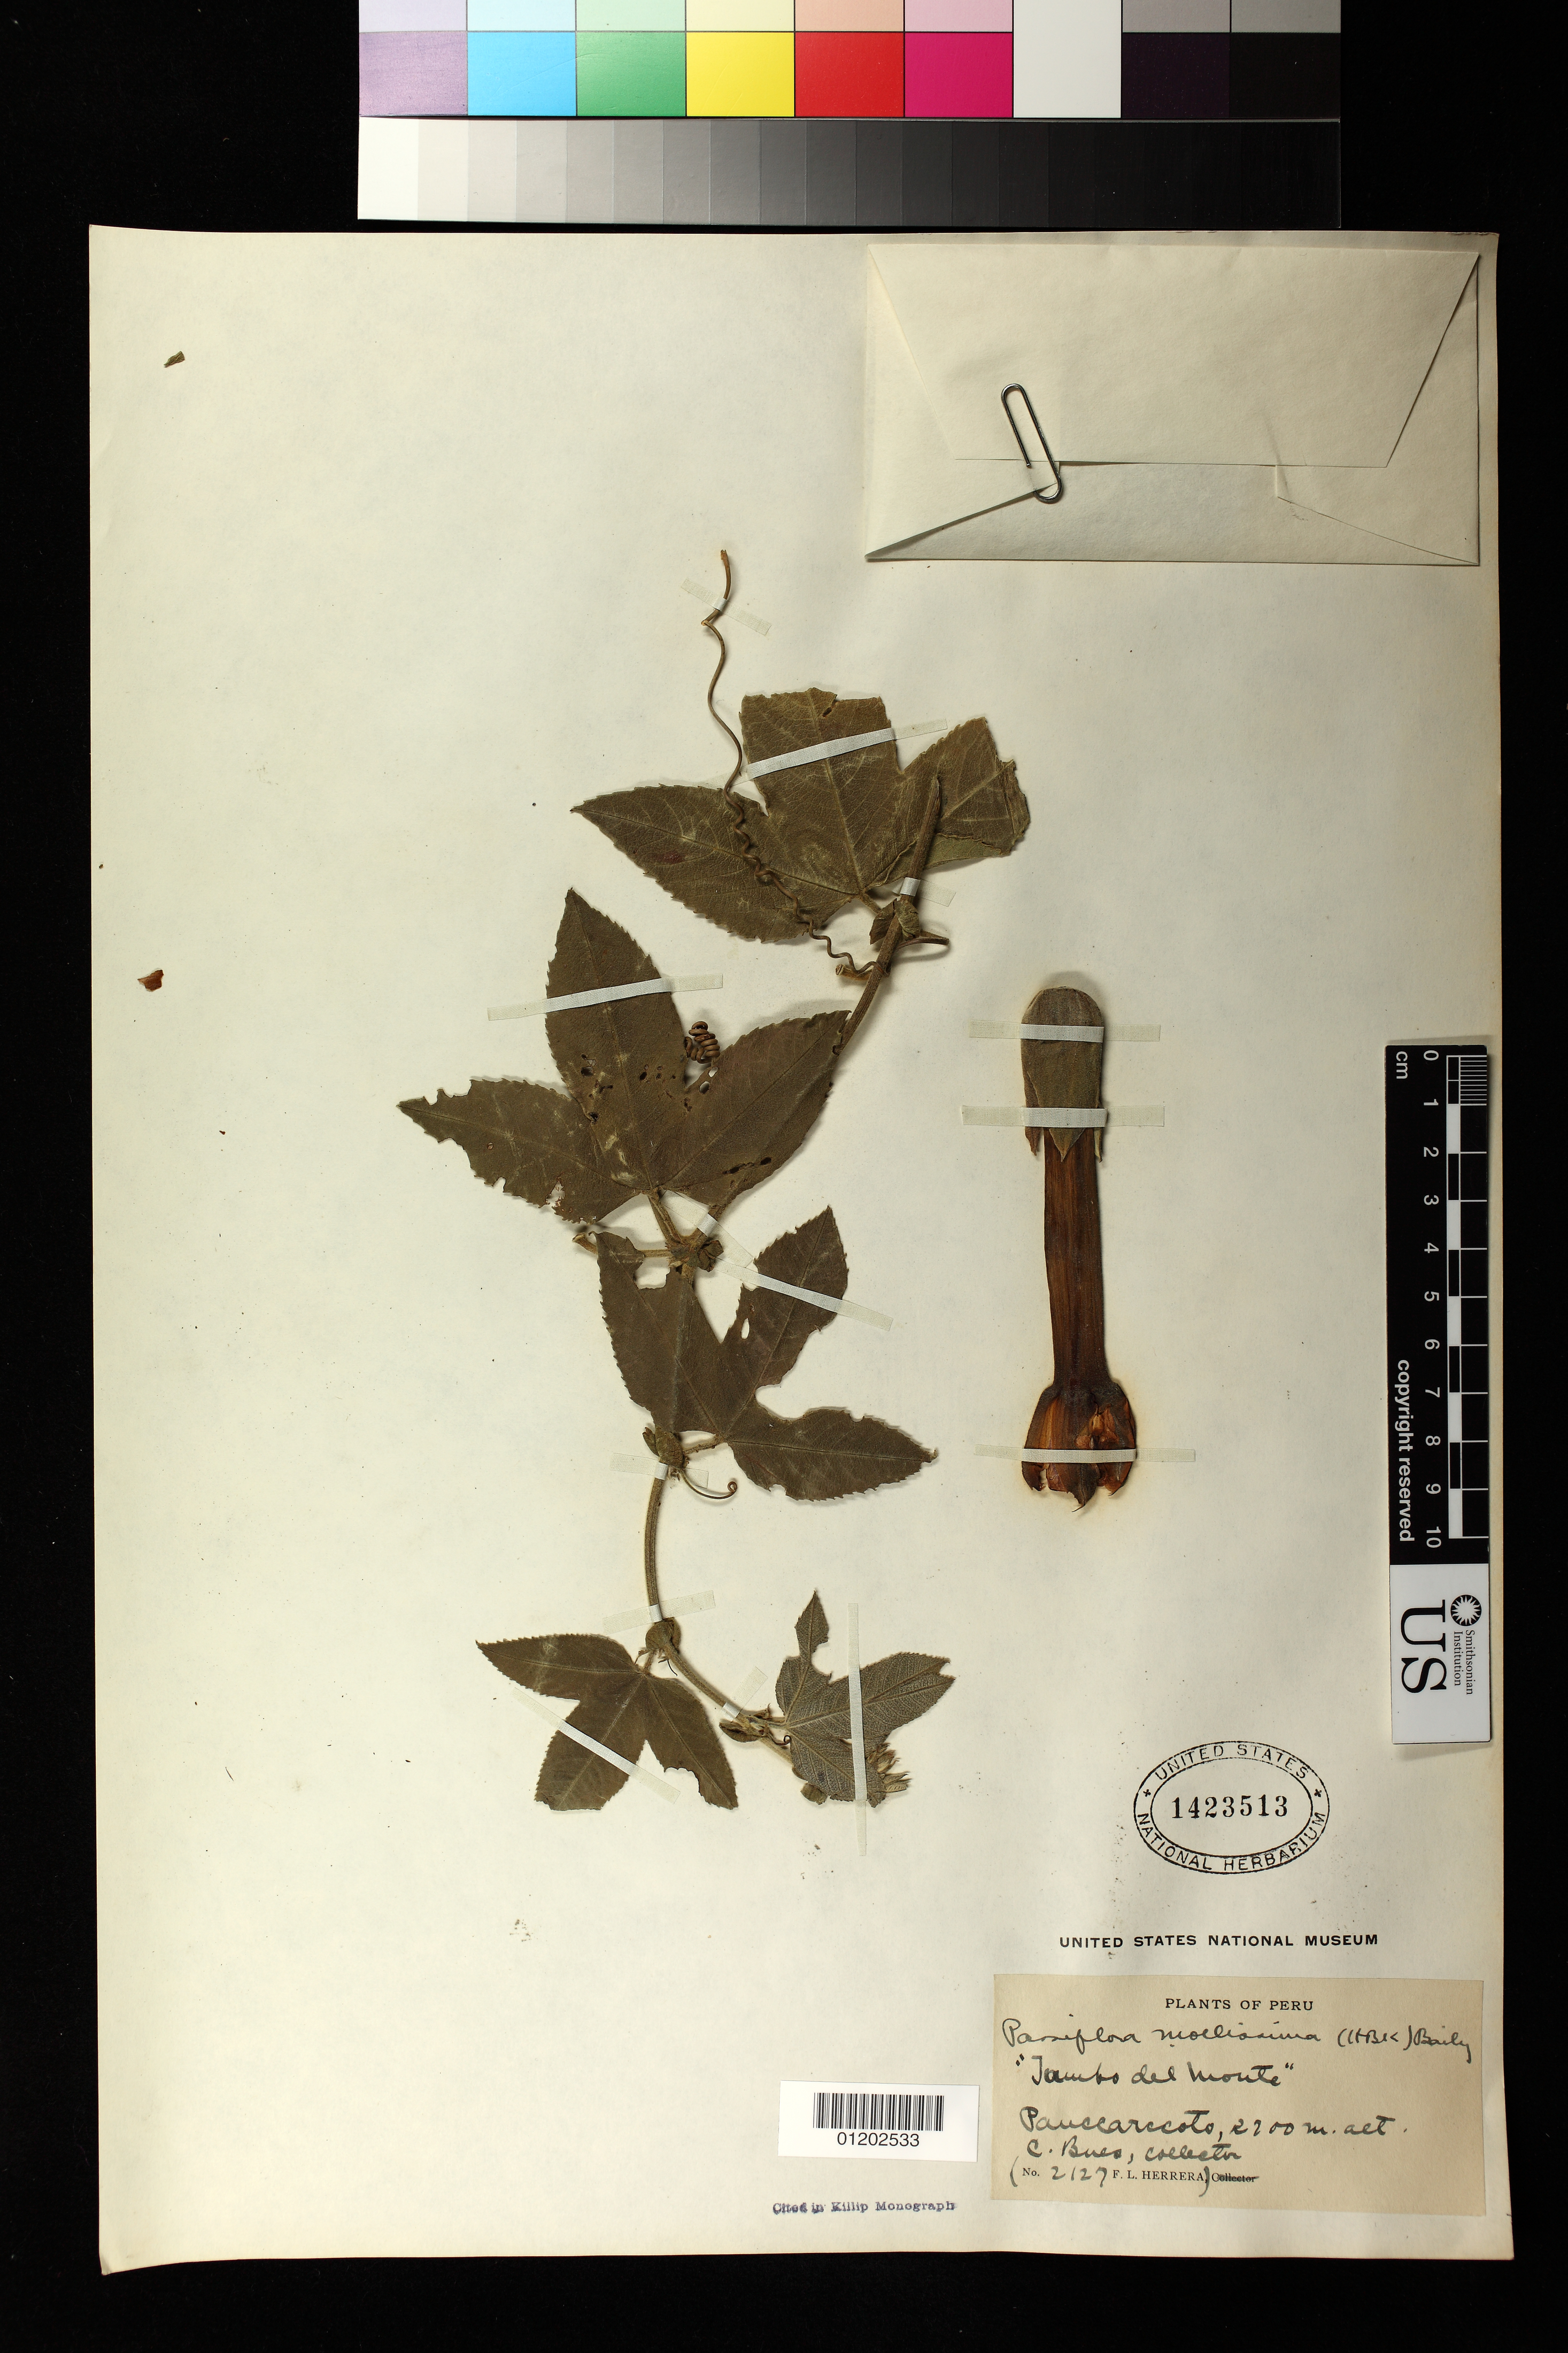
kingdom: Plantae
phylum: Tracheophyta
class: Magnoliopsida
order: Malpighiales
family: Passifloraceae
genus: Passiflora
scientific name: Passiflora mollissima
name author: (Kunth) L.H. Bailey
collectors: C. Bues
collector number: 2127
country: Peru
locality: Pauccarccoto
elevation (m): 2700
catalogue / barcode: US 1423513